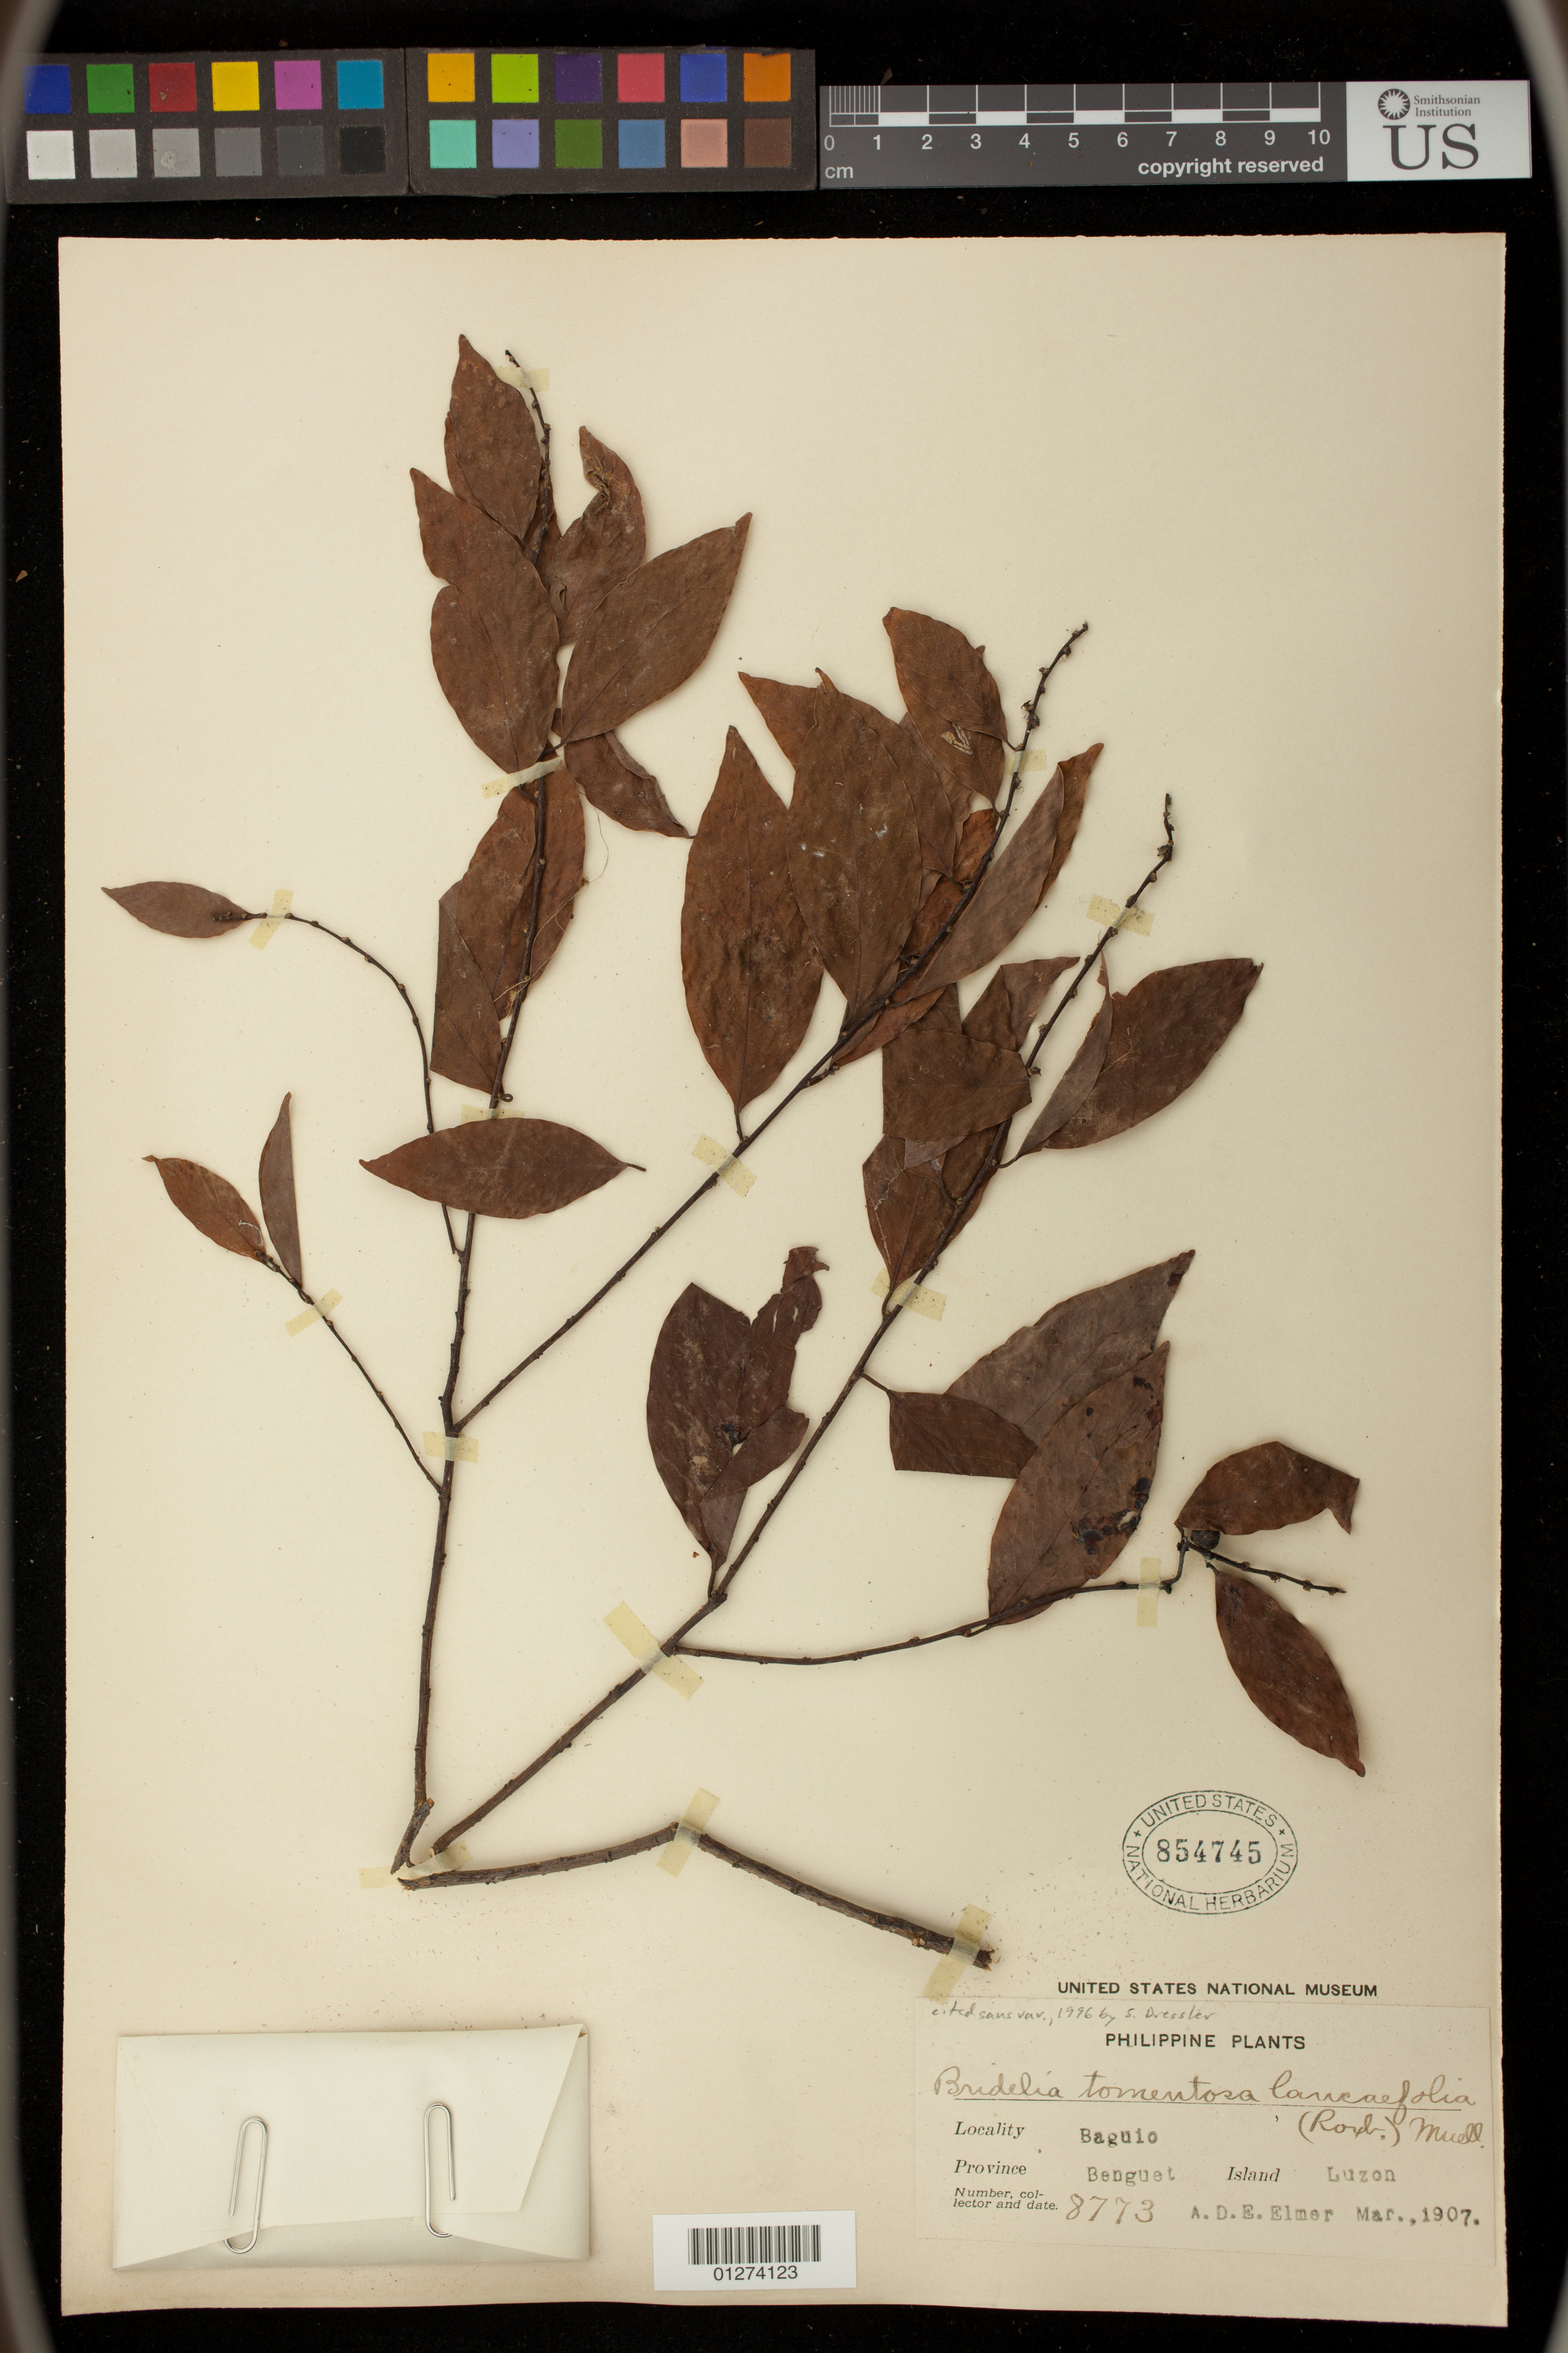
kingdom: Plantae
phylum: Tracheophyta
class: Magnoliopsida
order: Malpighiales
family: Phyllanthaceae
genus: Bridelia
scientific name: Bridelia tomentosa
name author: Blume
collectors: A. D. E. Elmer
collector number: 8773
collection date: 1907-03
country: Philippines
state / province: Cordillera (Administrative Region)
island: Luzon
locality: Baguio, Benguet, Luzon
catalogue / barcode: US 854745